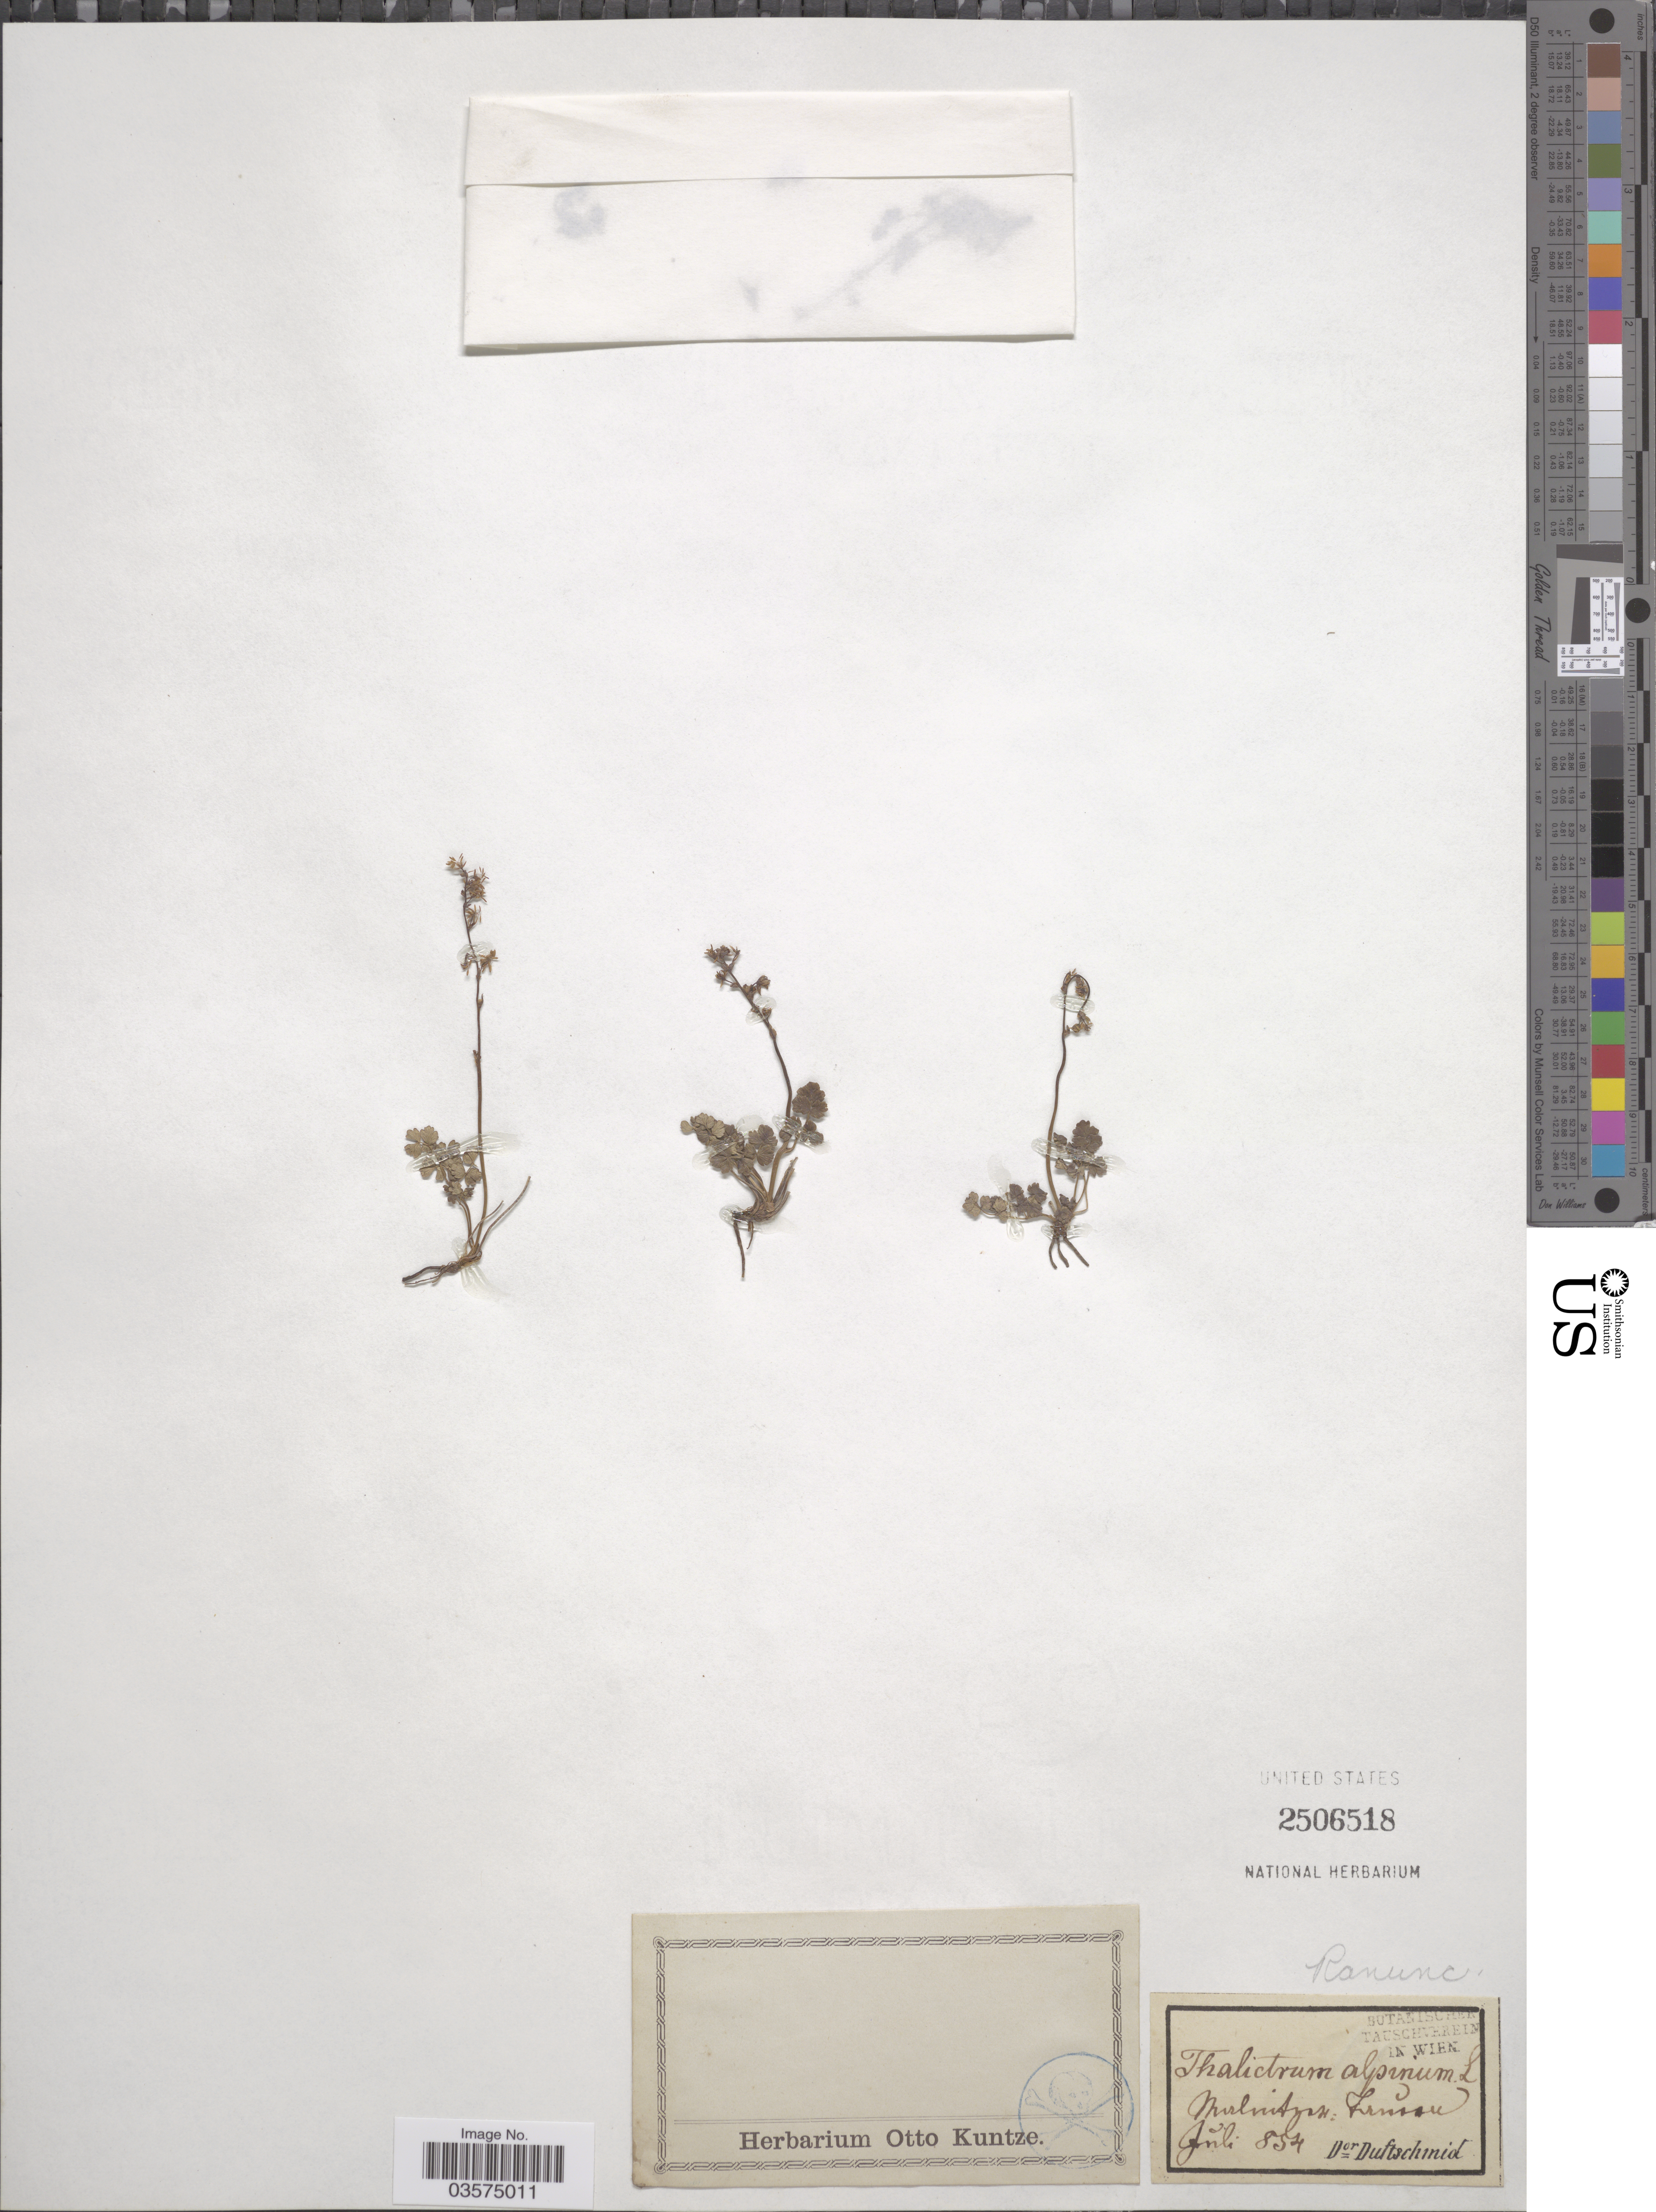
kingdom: Plantae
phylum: Tracheophyta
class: Magnoliopsida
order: Ranunculales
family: Ranunculaceae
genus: Thalictrum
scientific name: Thalictrum alpinum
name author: L.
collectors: Duftschmid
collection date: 1854-07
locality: Burlintyon: Zernoau. [interpreted]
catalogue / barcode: US 2506518